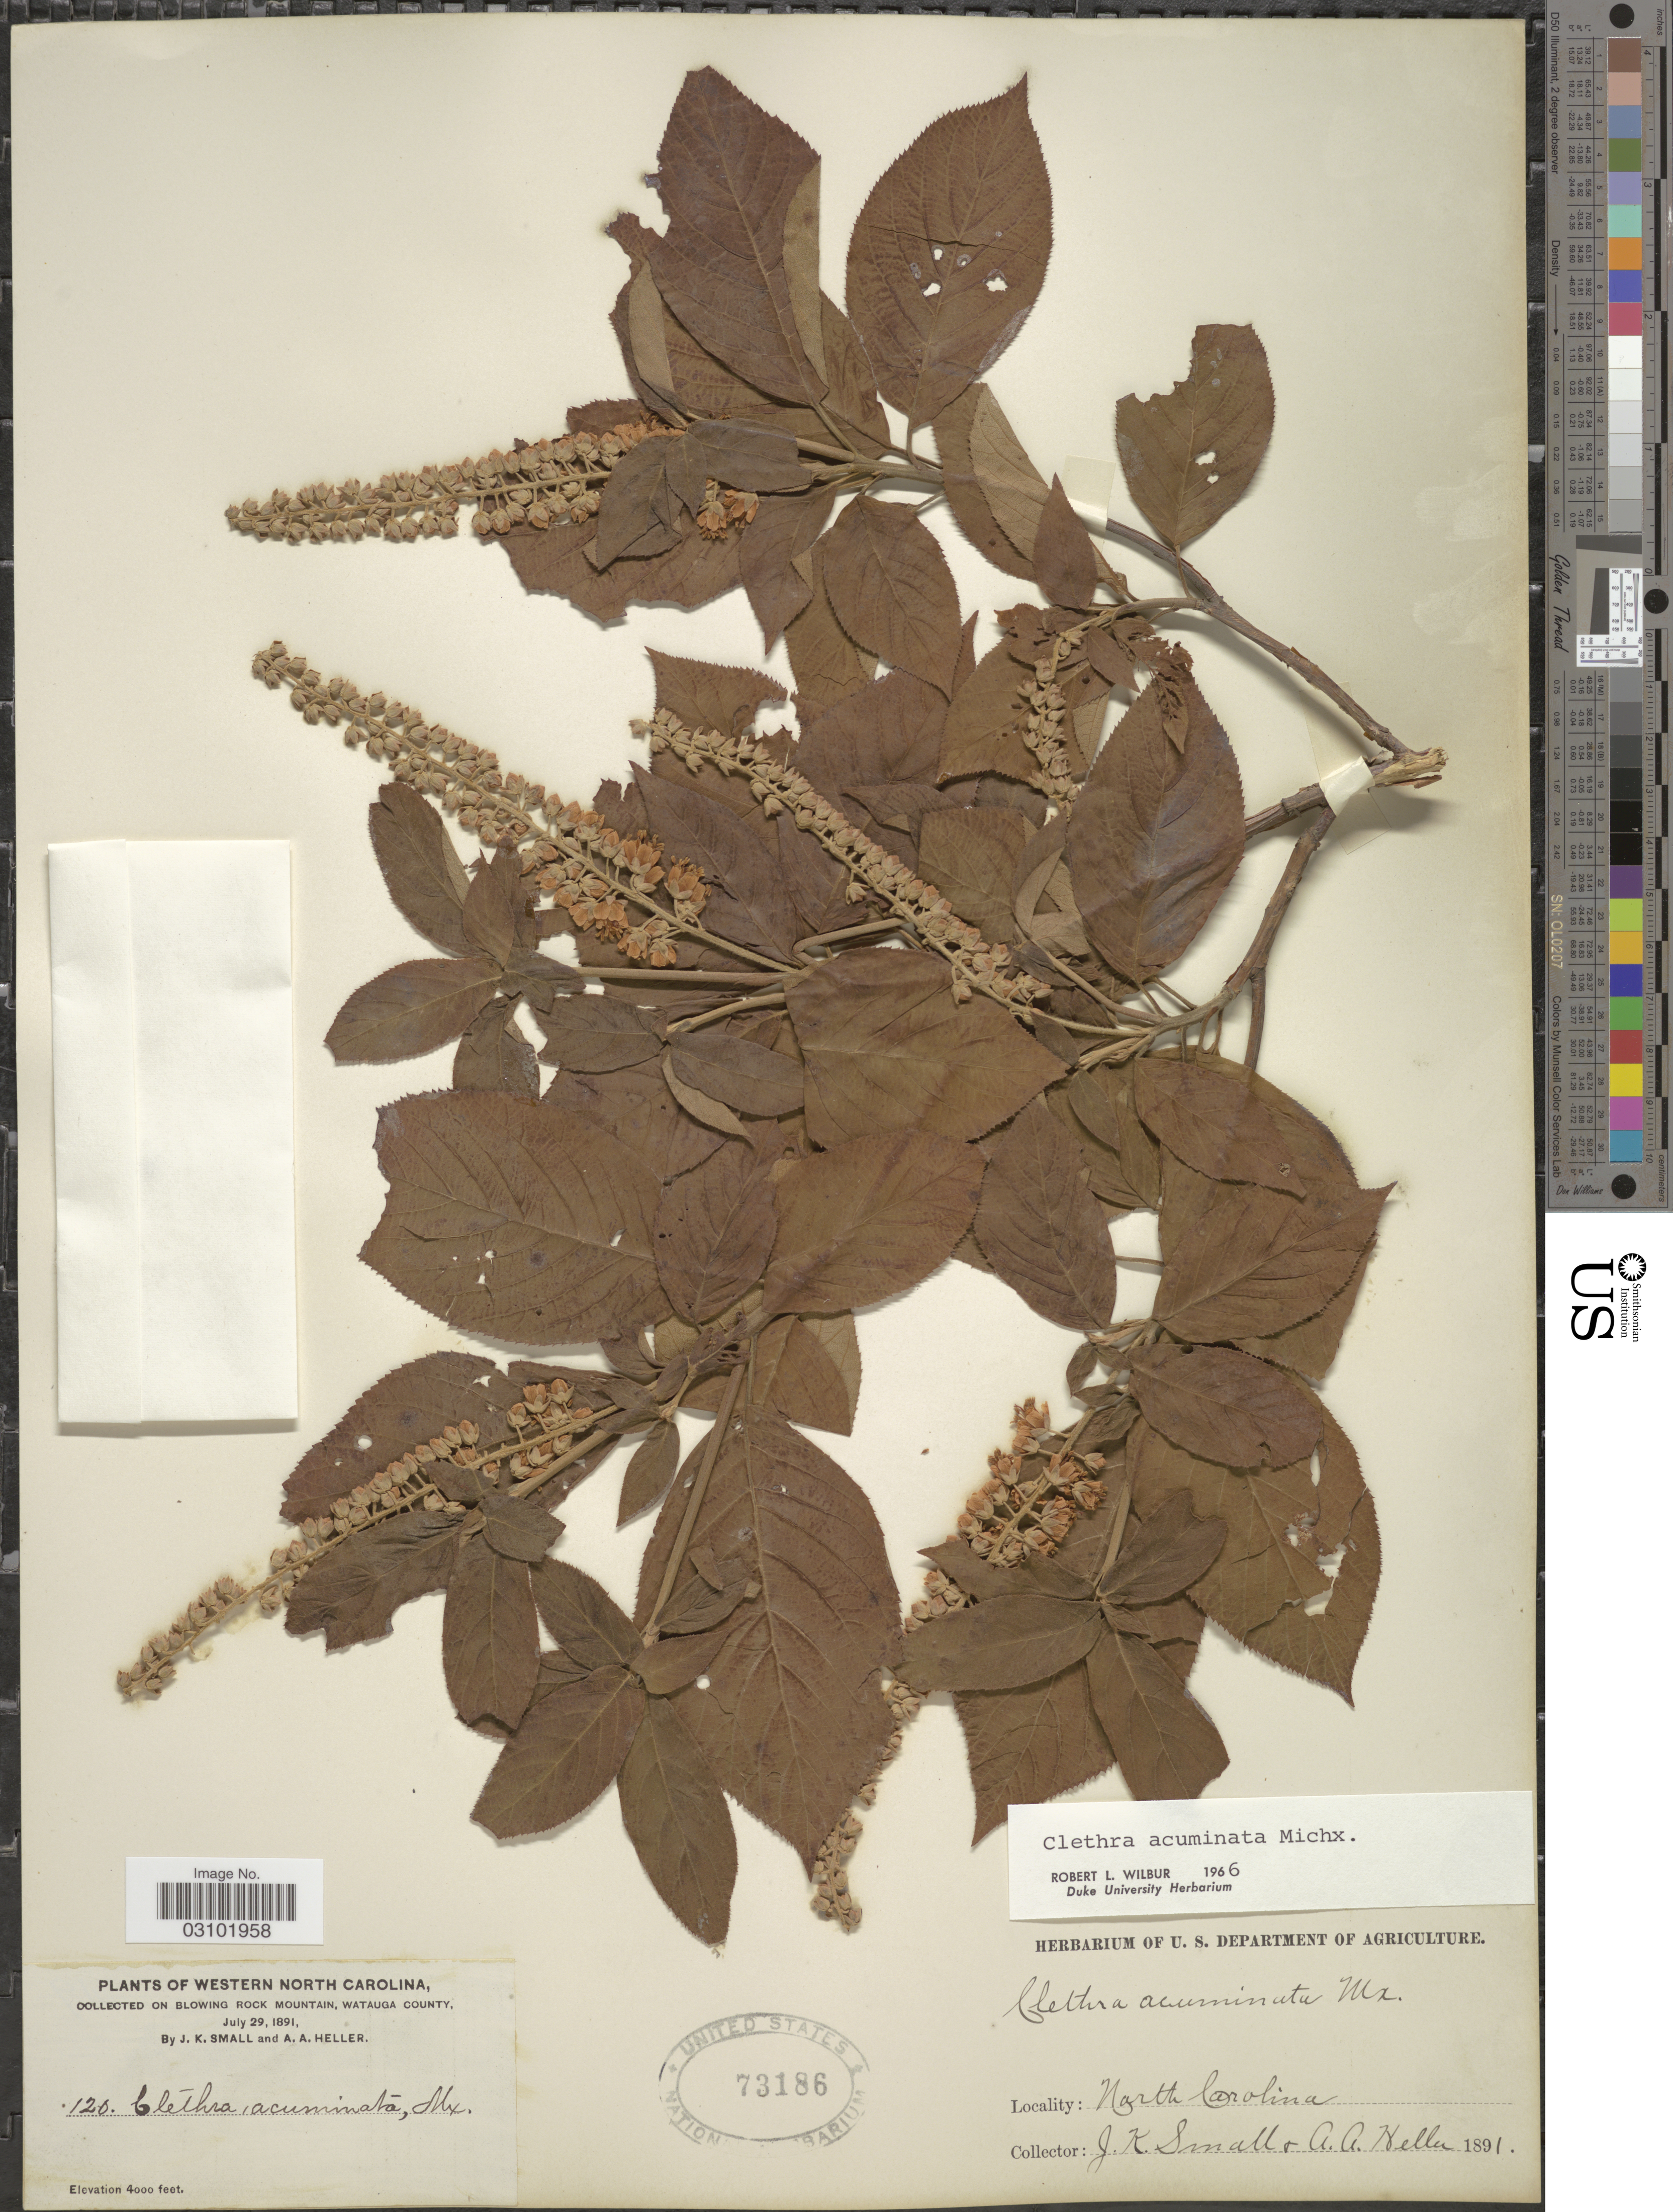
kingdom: Plantae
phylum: Tracheophyta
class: Magnoliopsida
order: Ericales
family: Clethraceae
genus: Clethra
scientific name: Clethra acuminata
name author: Michx.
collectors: J. K. Small & A. A. Heller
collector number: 120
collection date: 1891-07-29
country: United States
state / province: North Carolina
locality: Western North Carolina, on Blowing Rock Mountain, Warauga County.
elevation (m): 1219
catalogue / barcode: US 73186